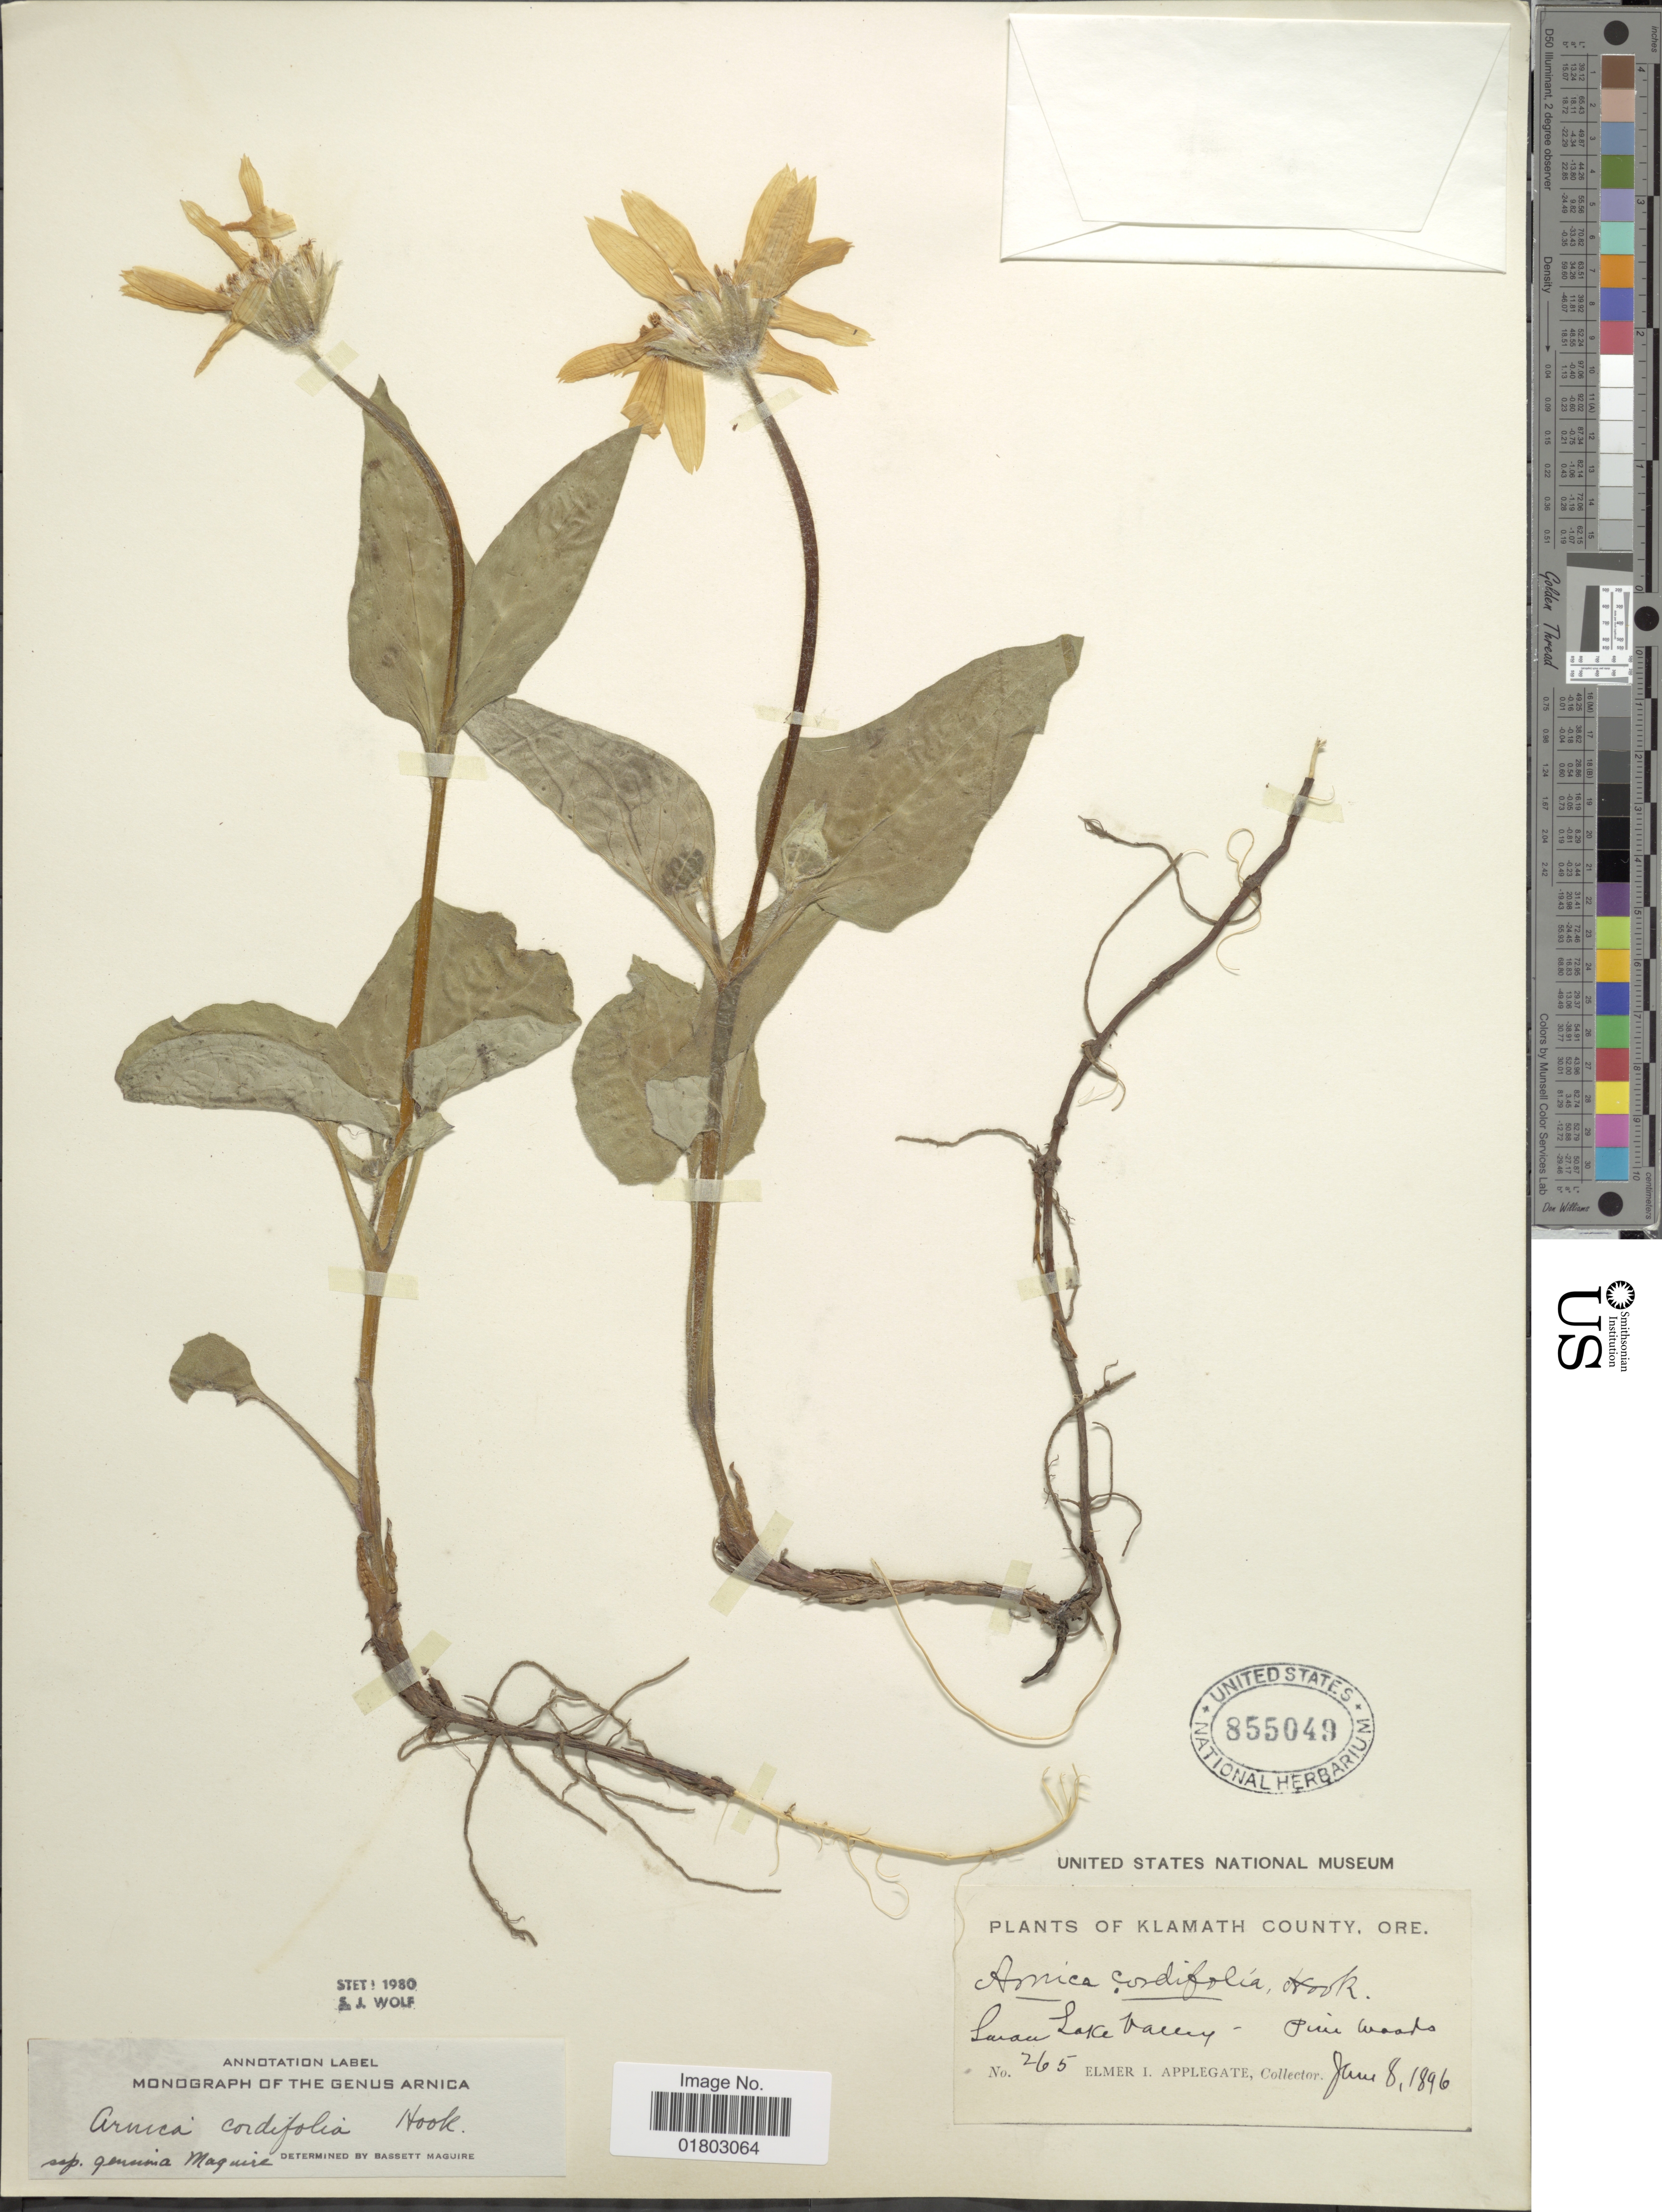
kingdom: Plantae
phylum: Tracheophyta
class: Magnoliopsida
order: Asterales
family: Asteraceae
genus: Arnica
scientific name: Arnica cordifolia subsp. genuina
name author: Maguire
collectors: E. I. Applegate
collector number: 265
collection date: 1896-06-08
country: United States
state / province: Oregon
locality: Klamath County, Swan Lake Calley - Pine woods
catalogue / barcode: US 855049